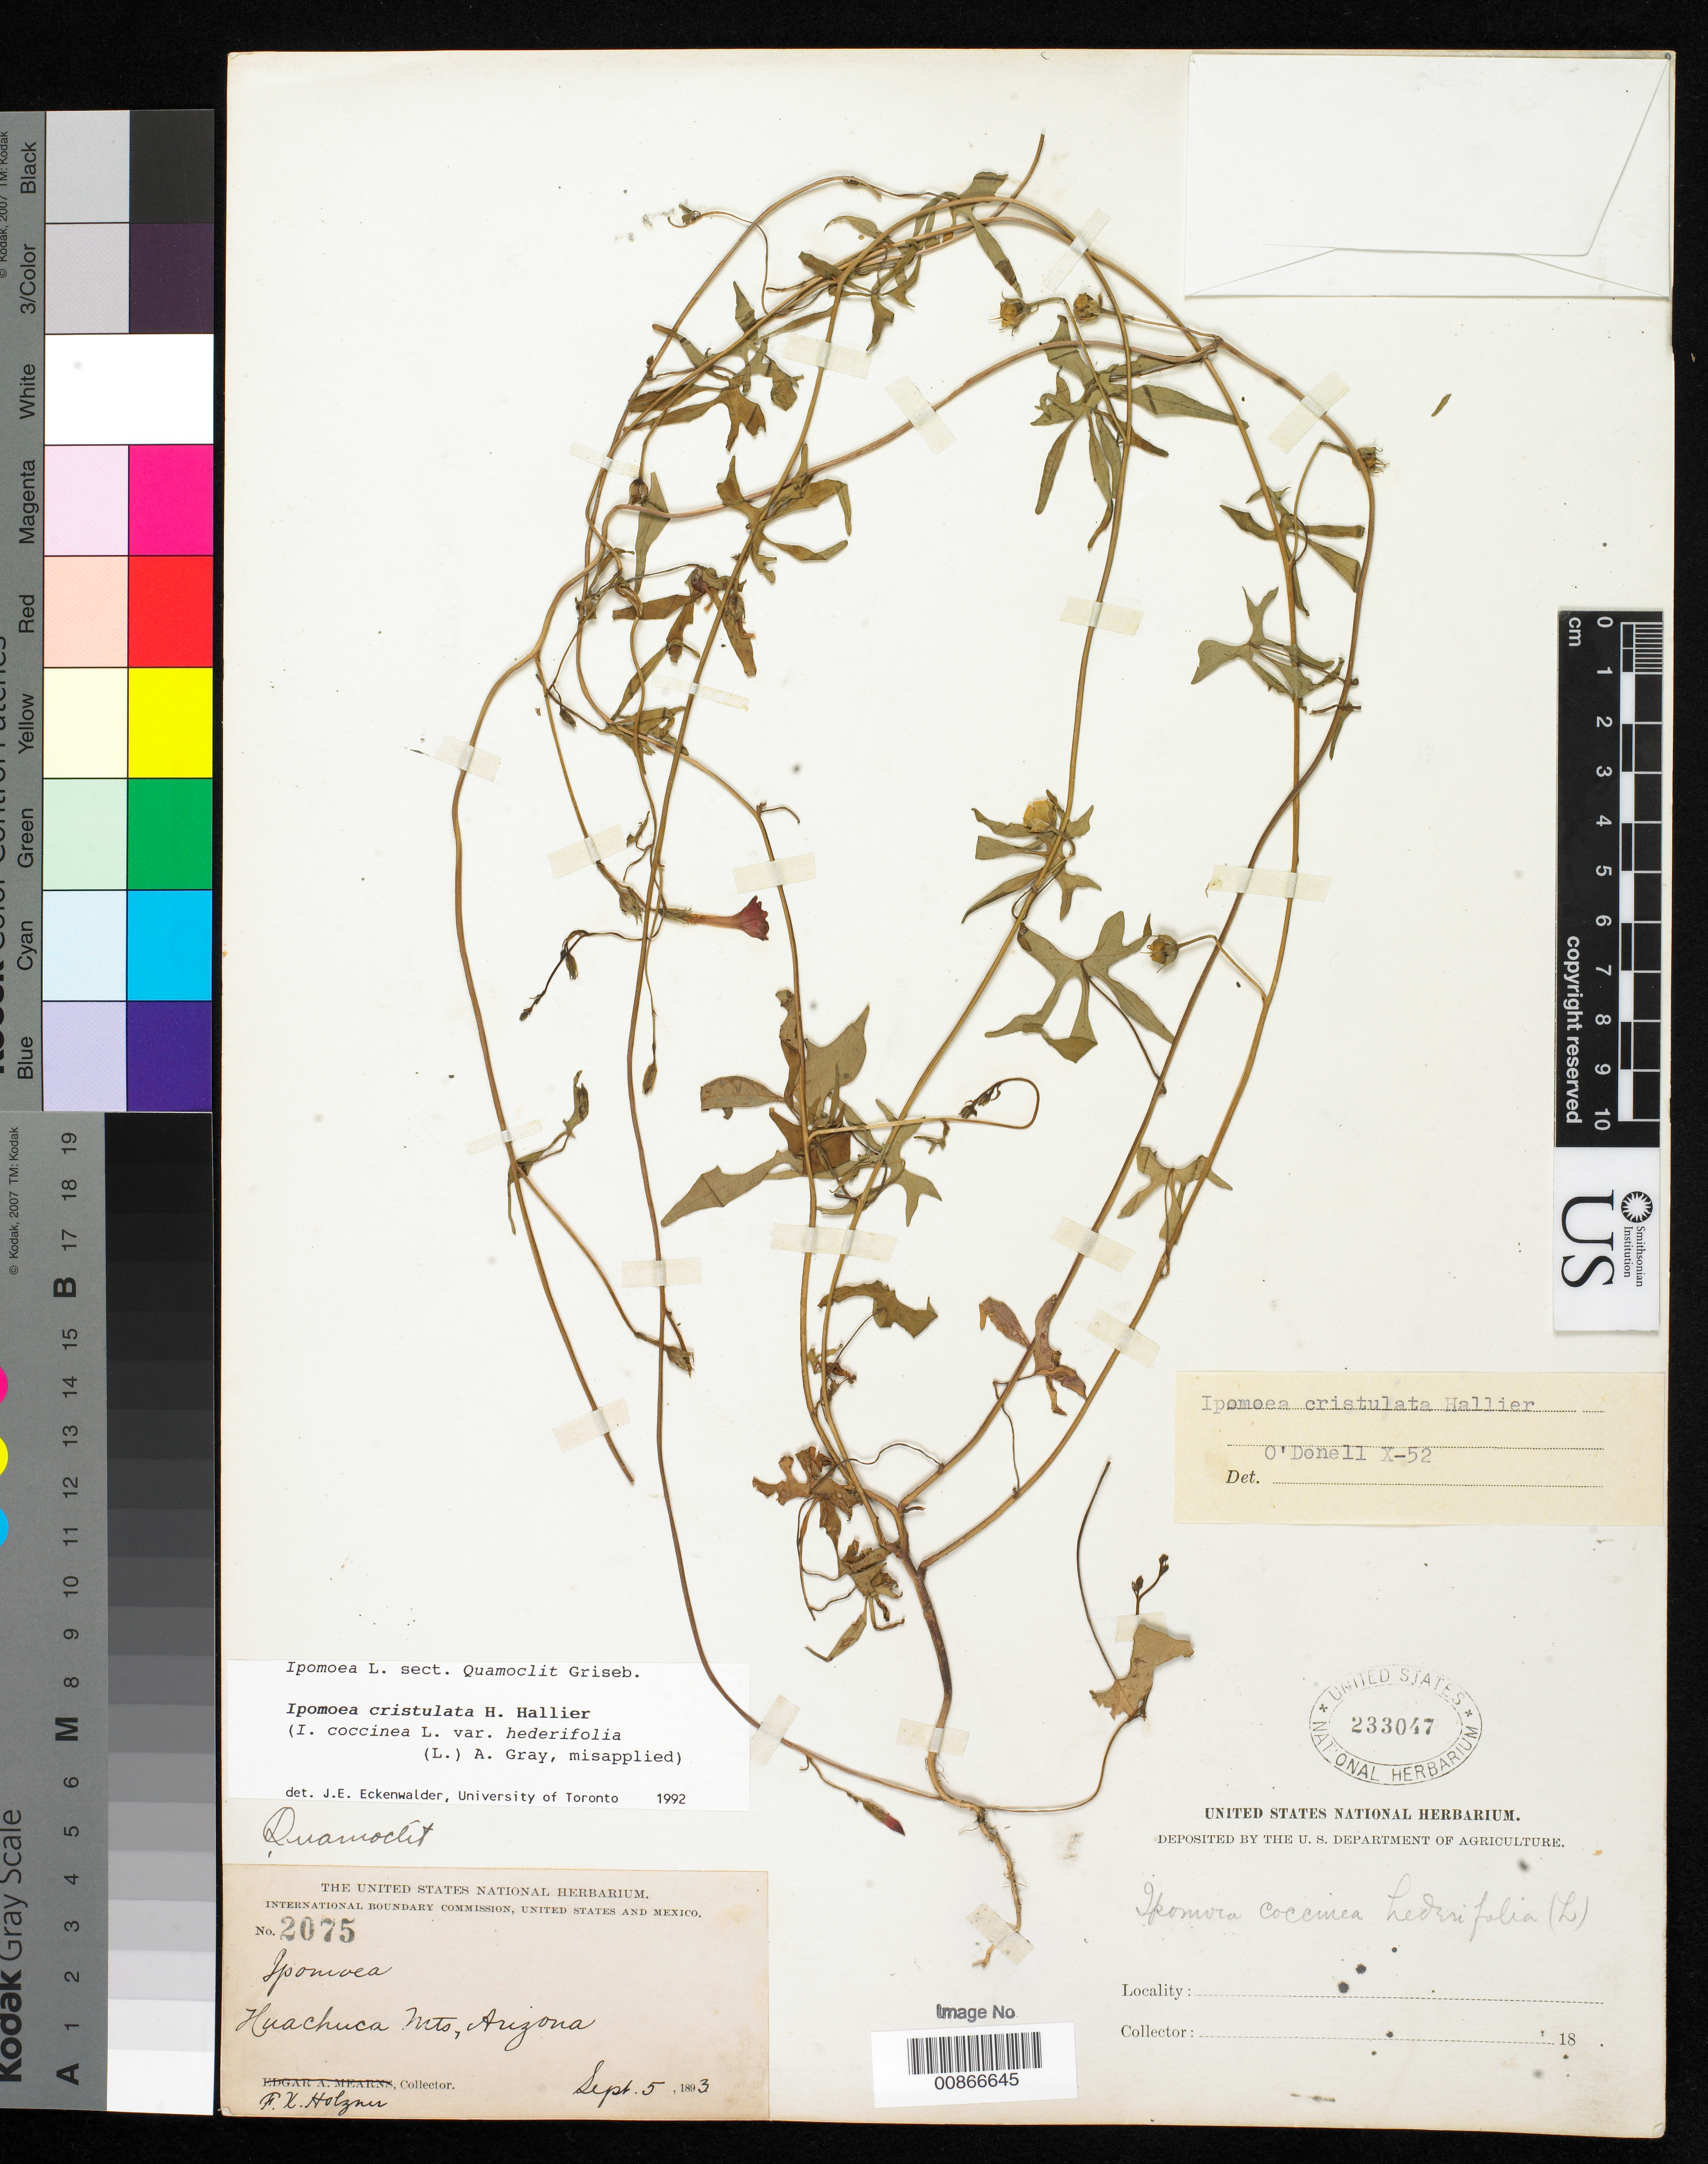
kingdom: Plantae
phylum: Tracheophyta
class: Magnoliopsida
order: Solanales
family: Convolvulaceae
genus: Ipomoea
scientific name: Ipomoea cristulata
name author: Hallier f.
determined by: Eckenwalder, James E.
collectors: F. X. Holzner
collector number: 2075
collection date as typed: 05 Sep 1893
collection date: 1893-09-05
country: United States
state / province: Arizona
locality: Huachuca Mts.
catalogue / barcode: US 233047